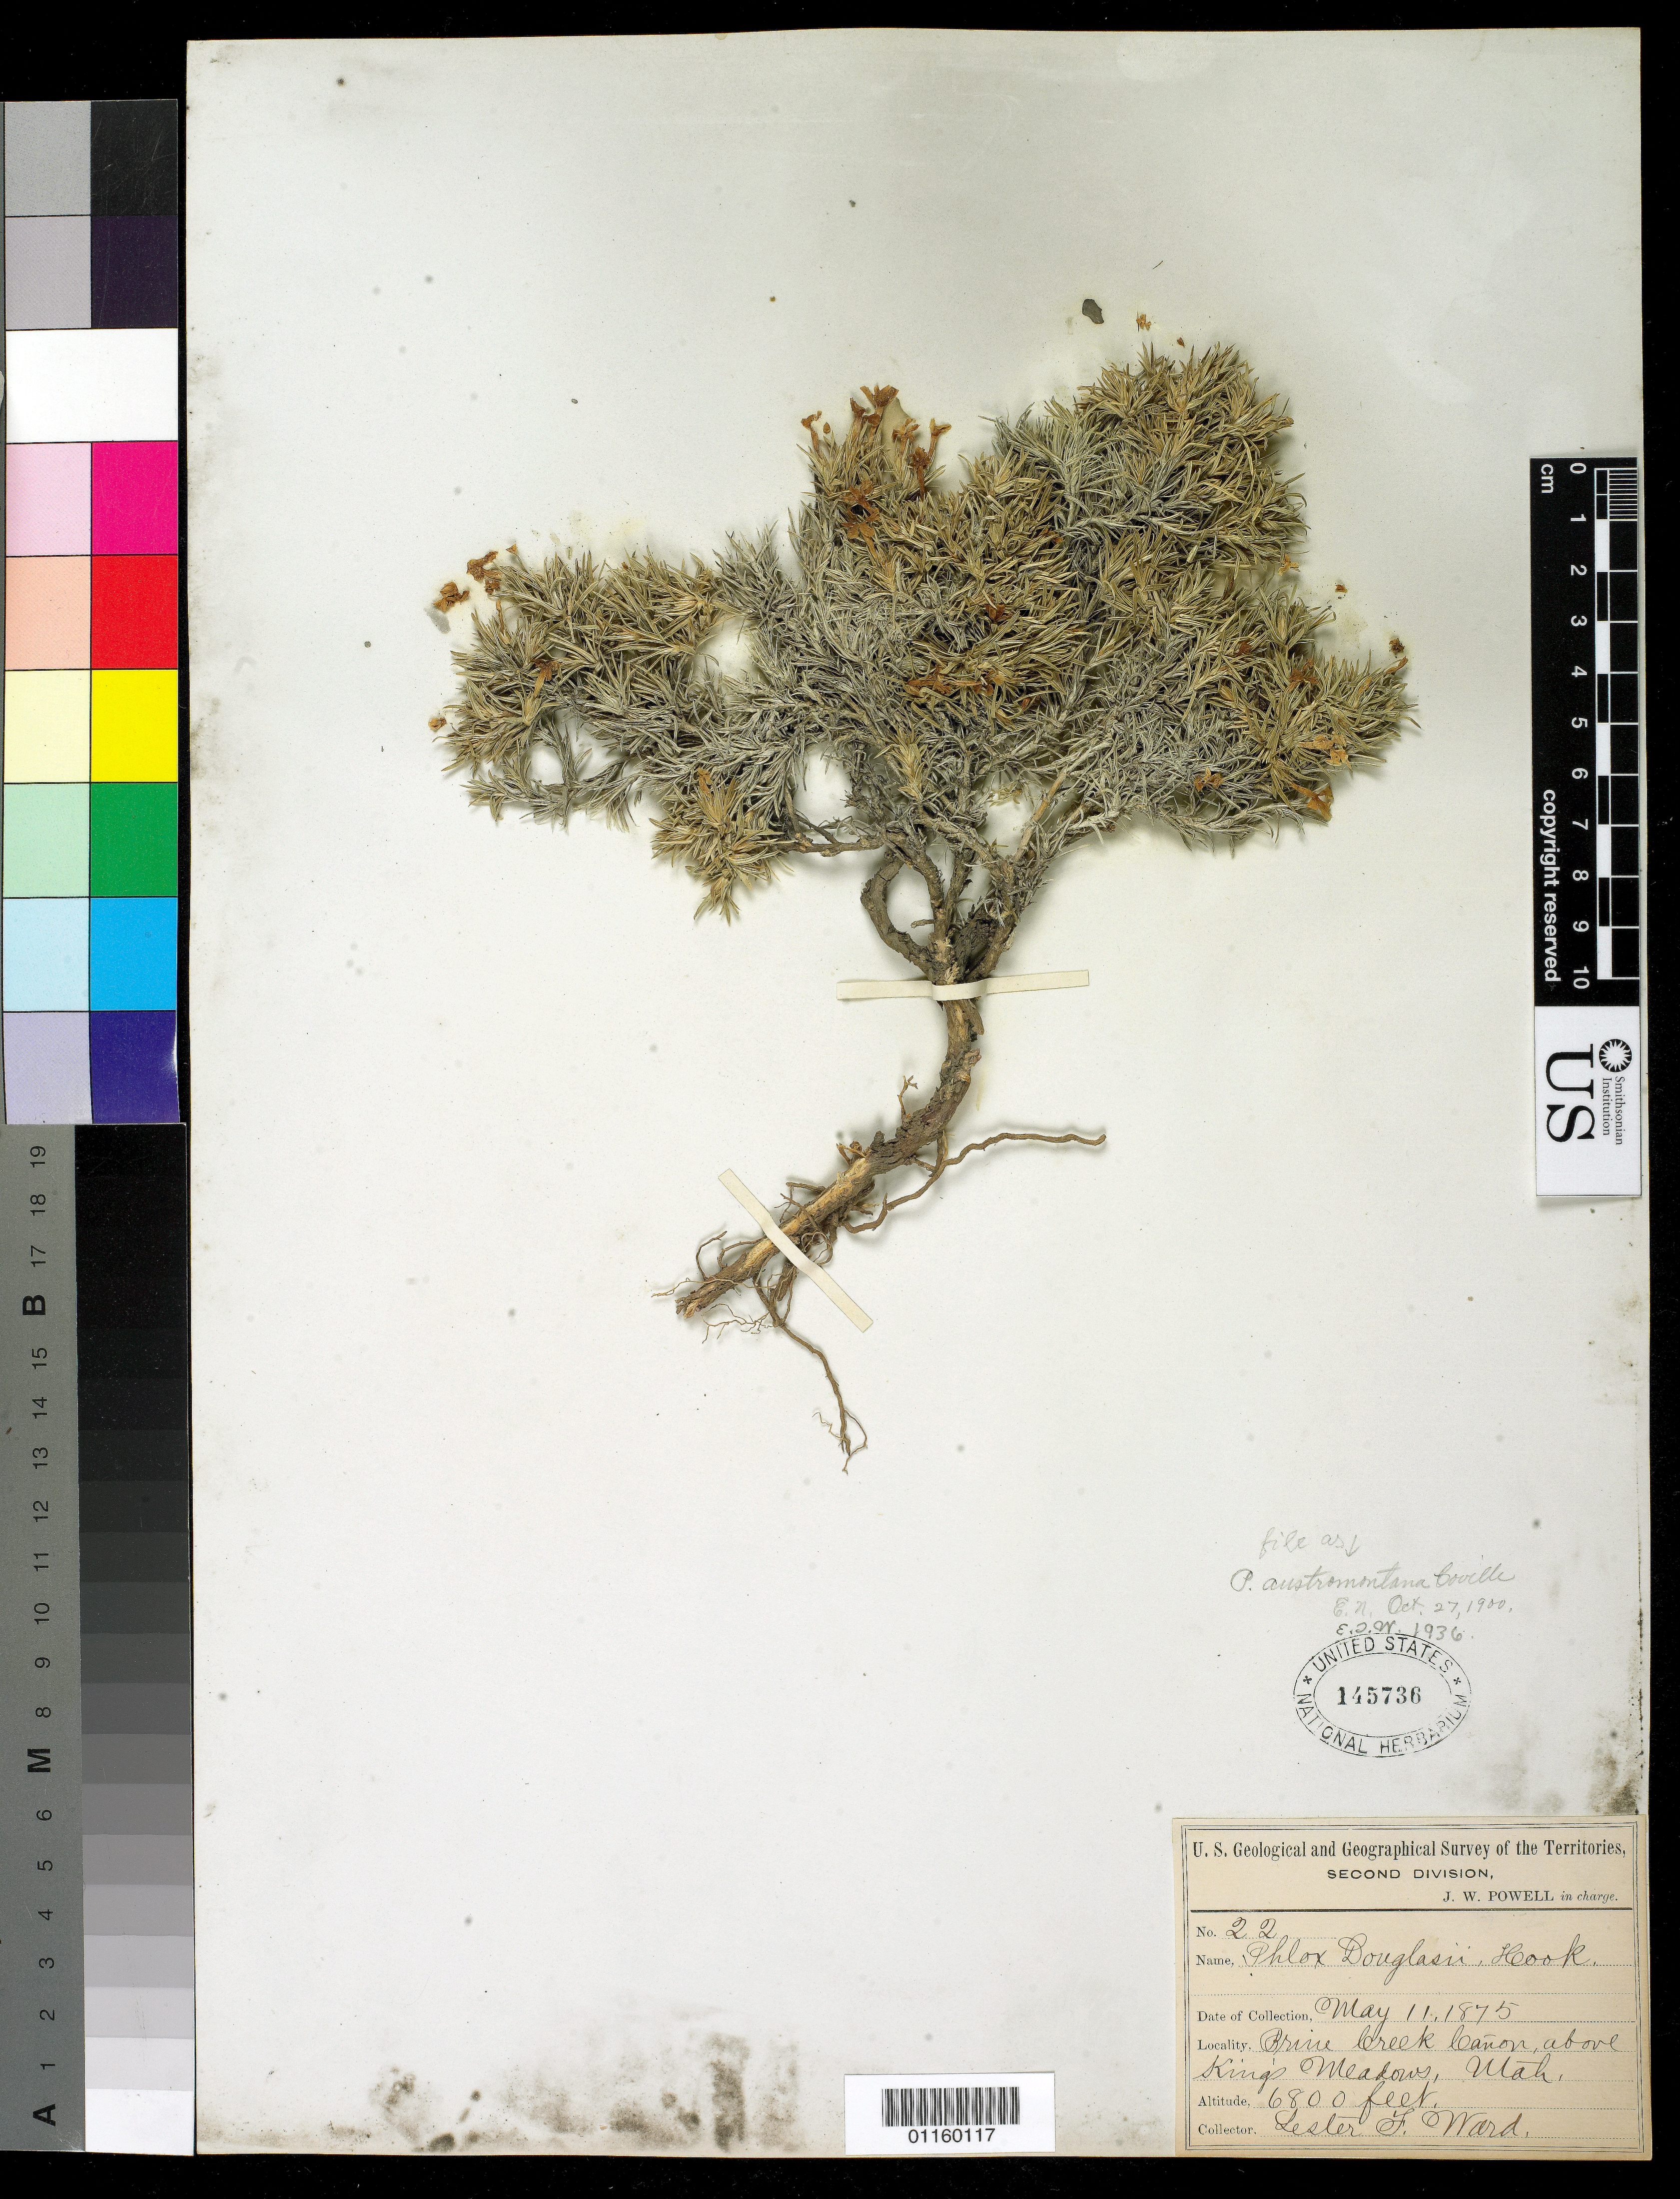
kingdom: Plantae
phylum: Tracheophyta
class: Magnoliopsida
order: Ericales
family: Polemoniaceae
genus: Phlox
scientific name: Phlox austromontana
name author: Coville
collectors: L. F. Ward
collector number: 22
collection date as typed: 11 May 1875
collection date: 1875-05-11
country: United States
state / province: Utah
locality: Brine Creek Canyon, above King's Meadows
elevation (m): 2073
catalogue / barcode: US 145736